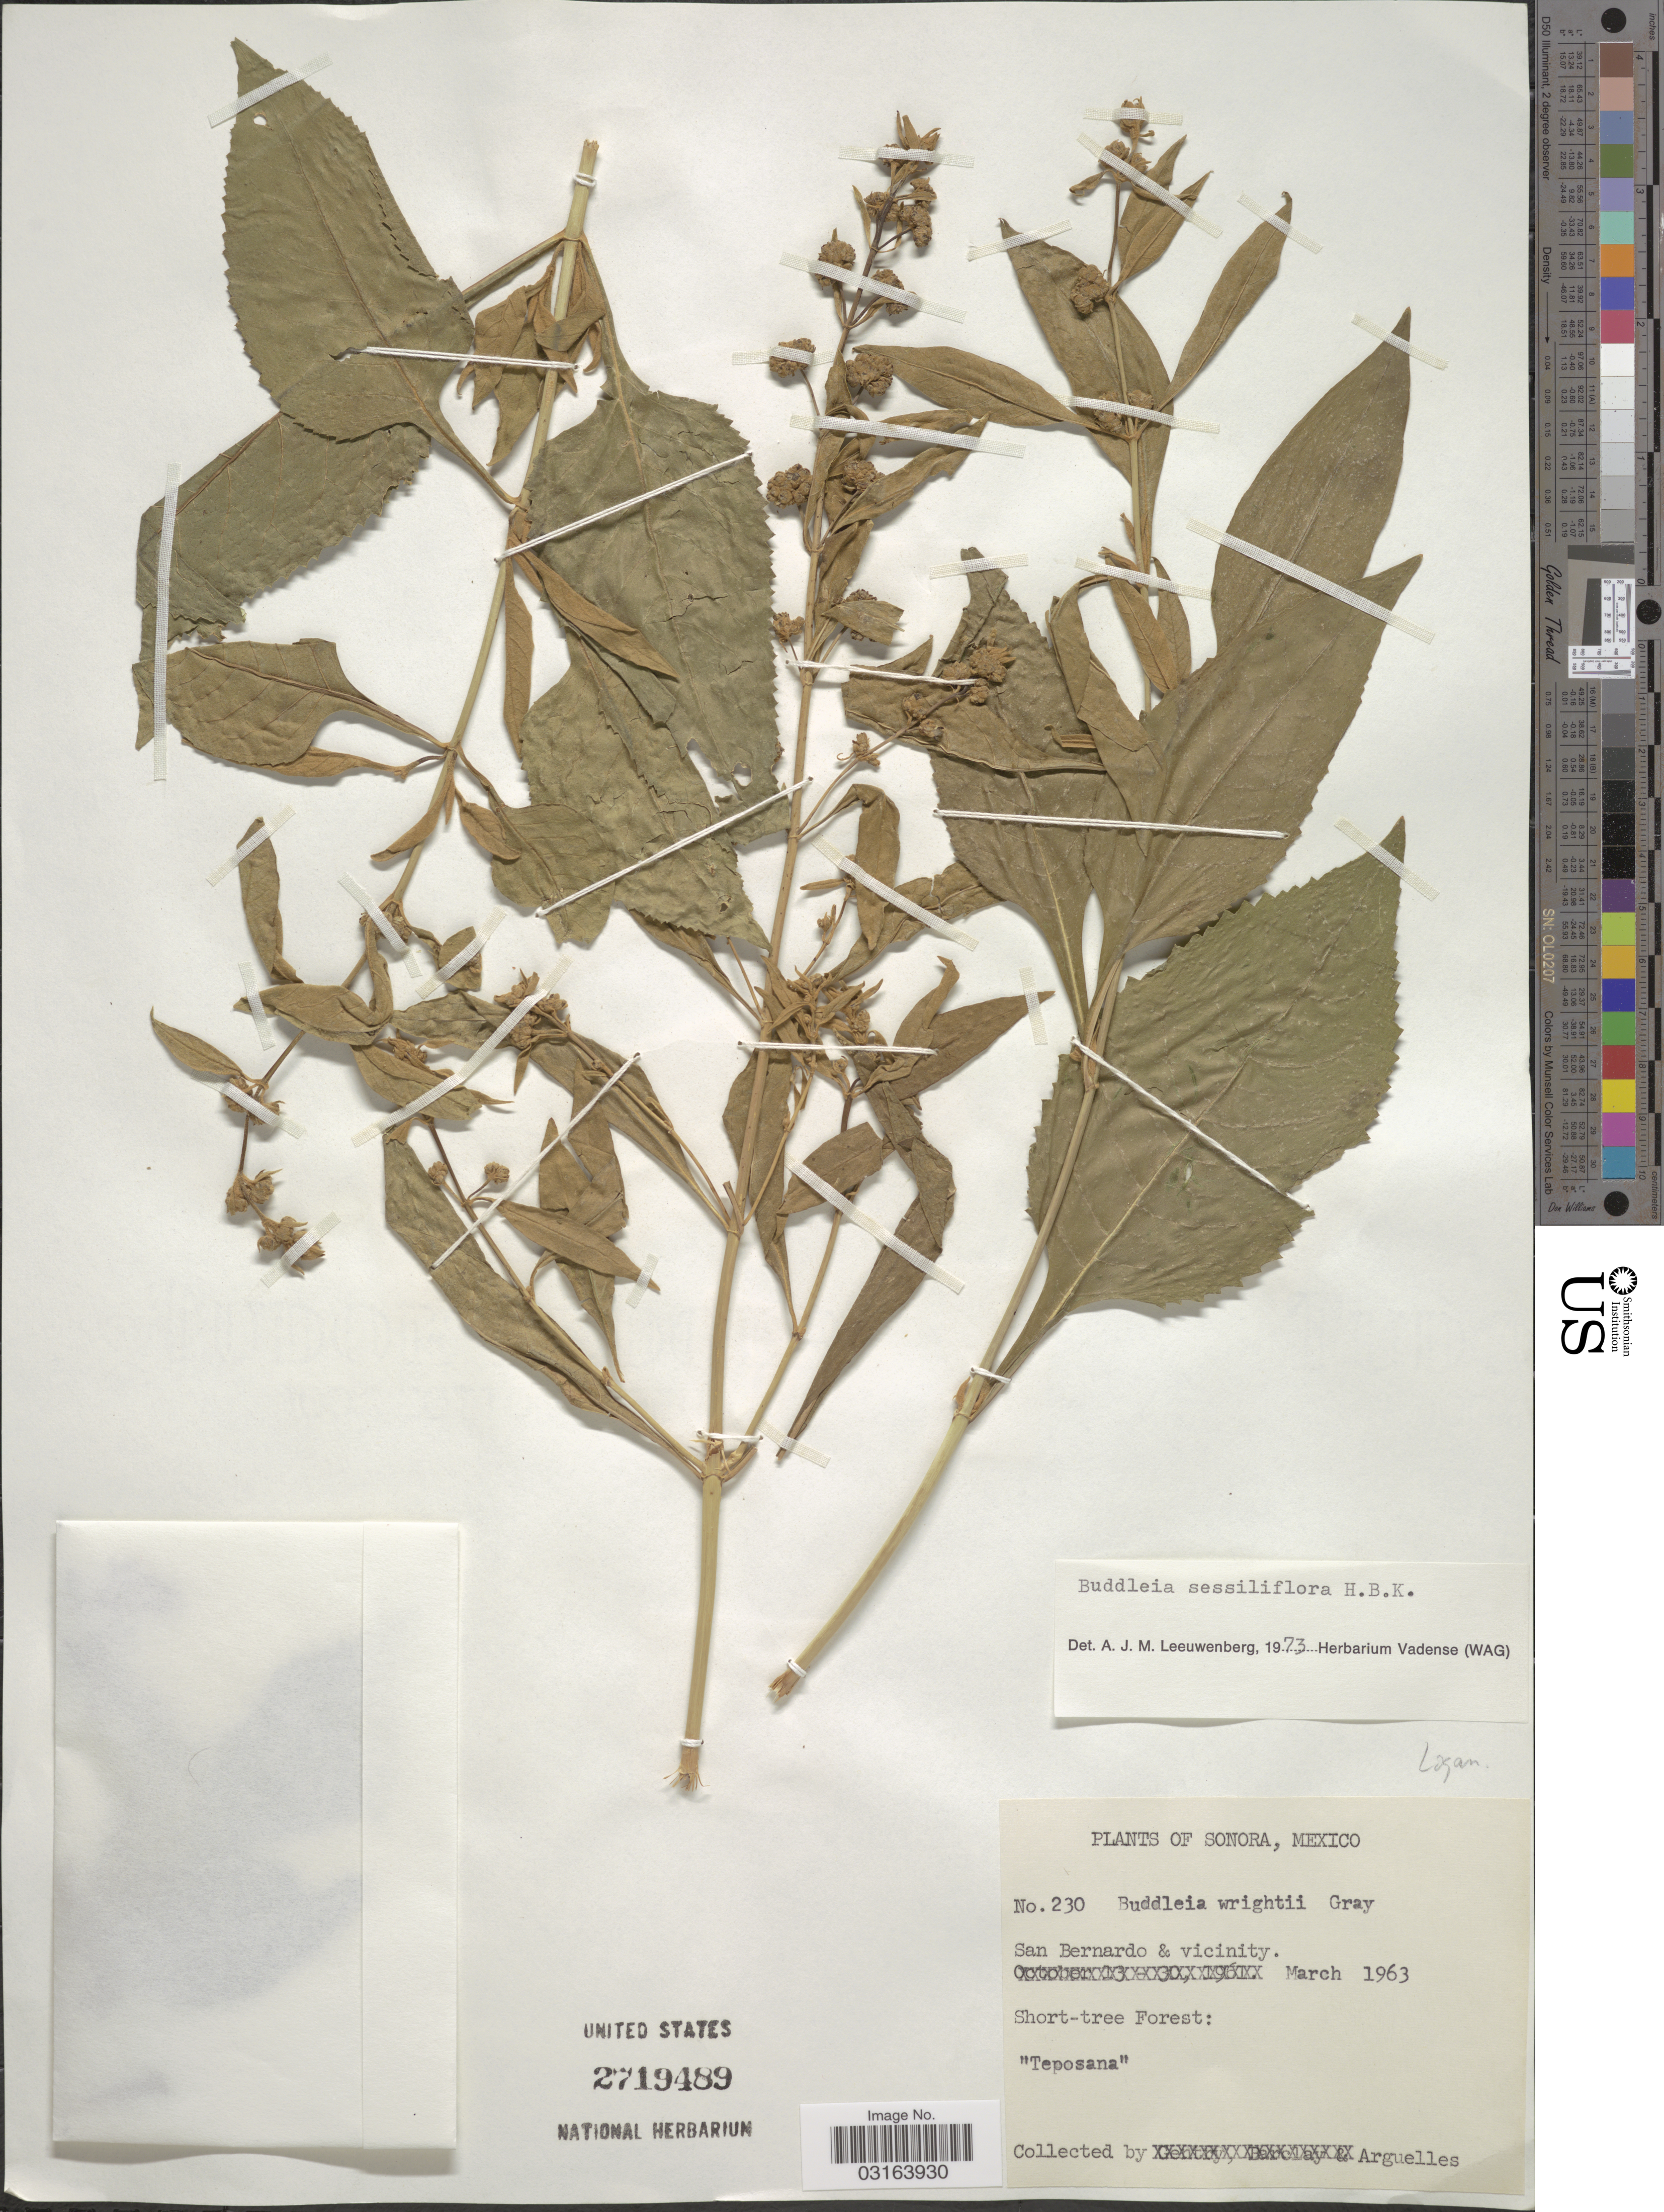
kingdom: Plantae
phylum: Tracheophyta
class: Magnoliopsida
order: Lamiales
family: Scrophulariaceae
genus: Buddleja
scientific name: Buddleja sessiliflora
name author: Kunth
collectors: Arguelles, --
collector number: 230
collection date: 1963-03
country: Mexico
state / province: Sonora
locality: San Bernardo & vicinity.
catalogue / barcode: US 2719489